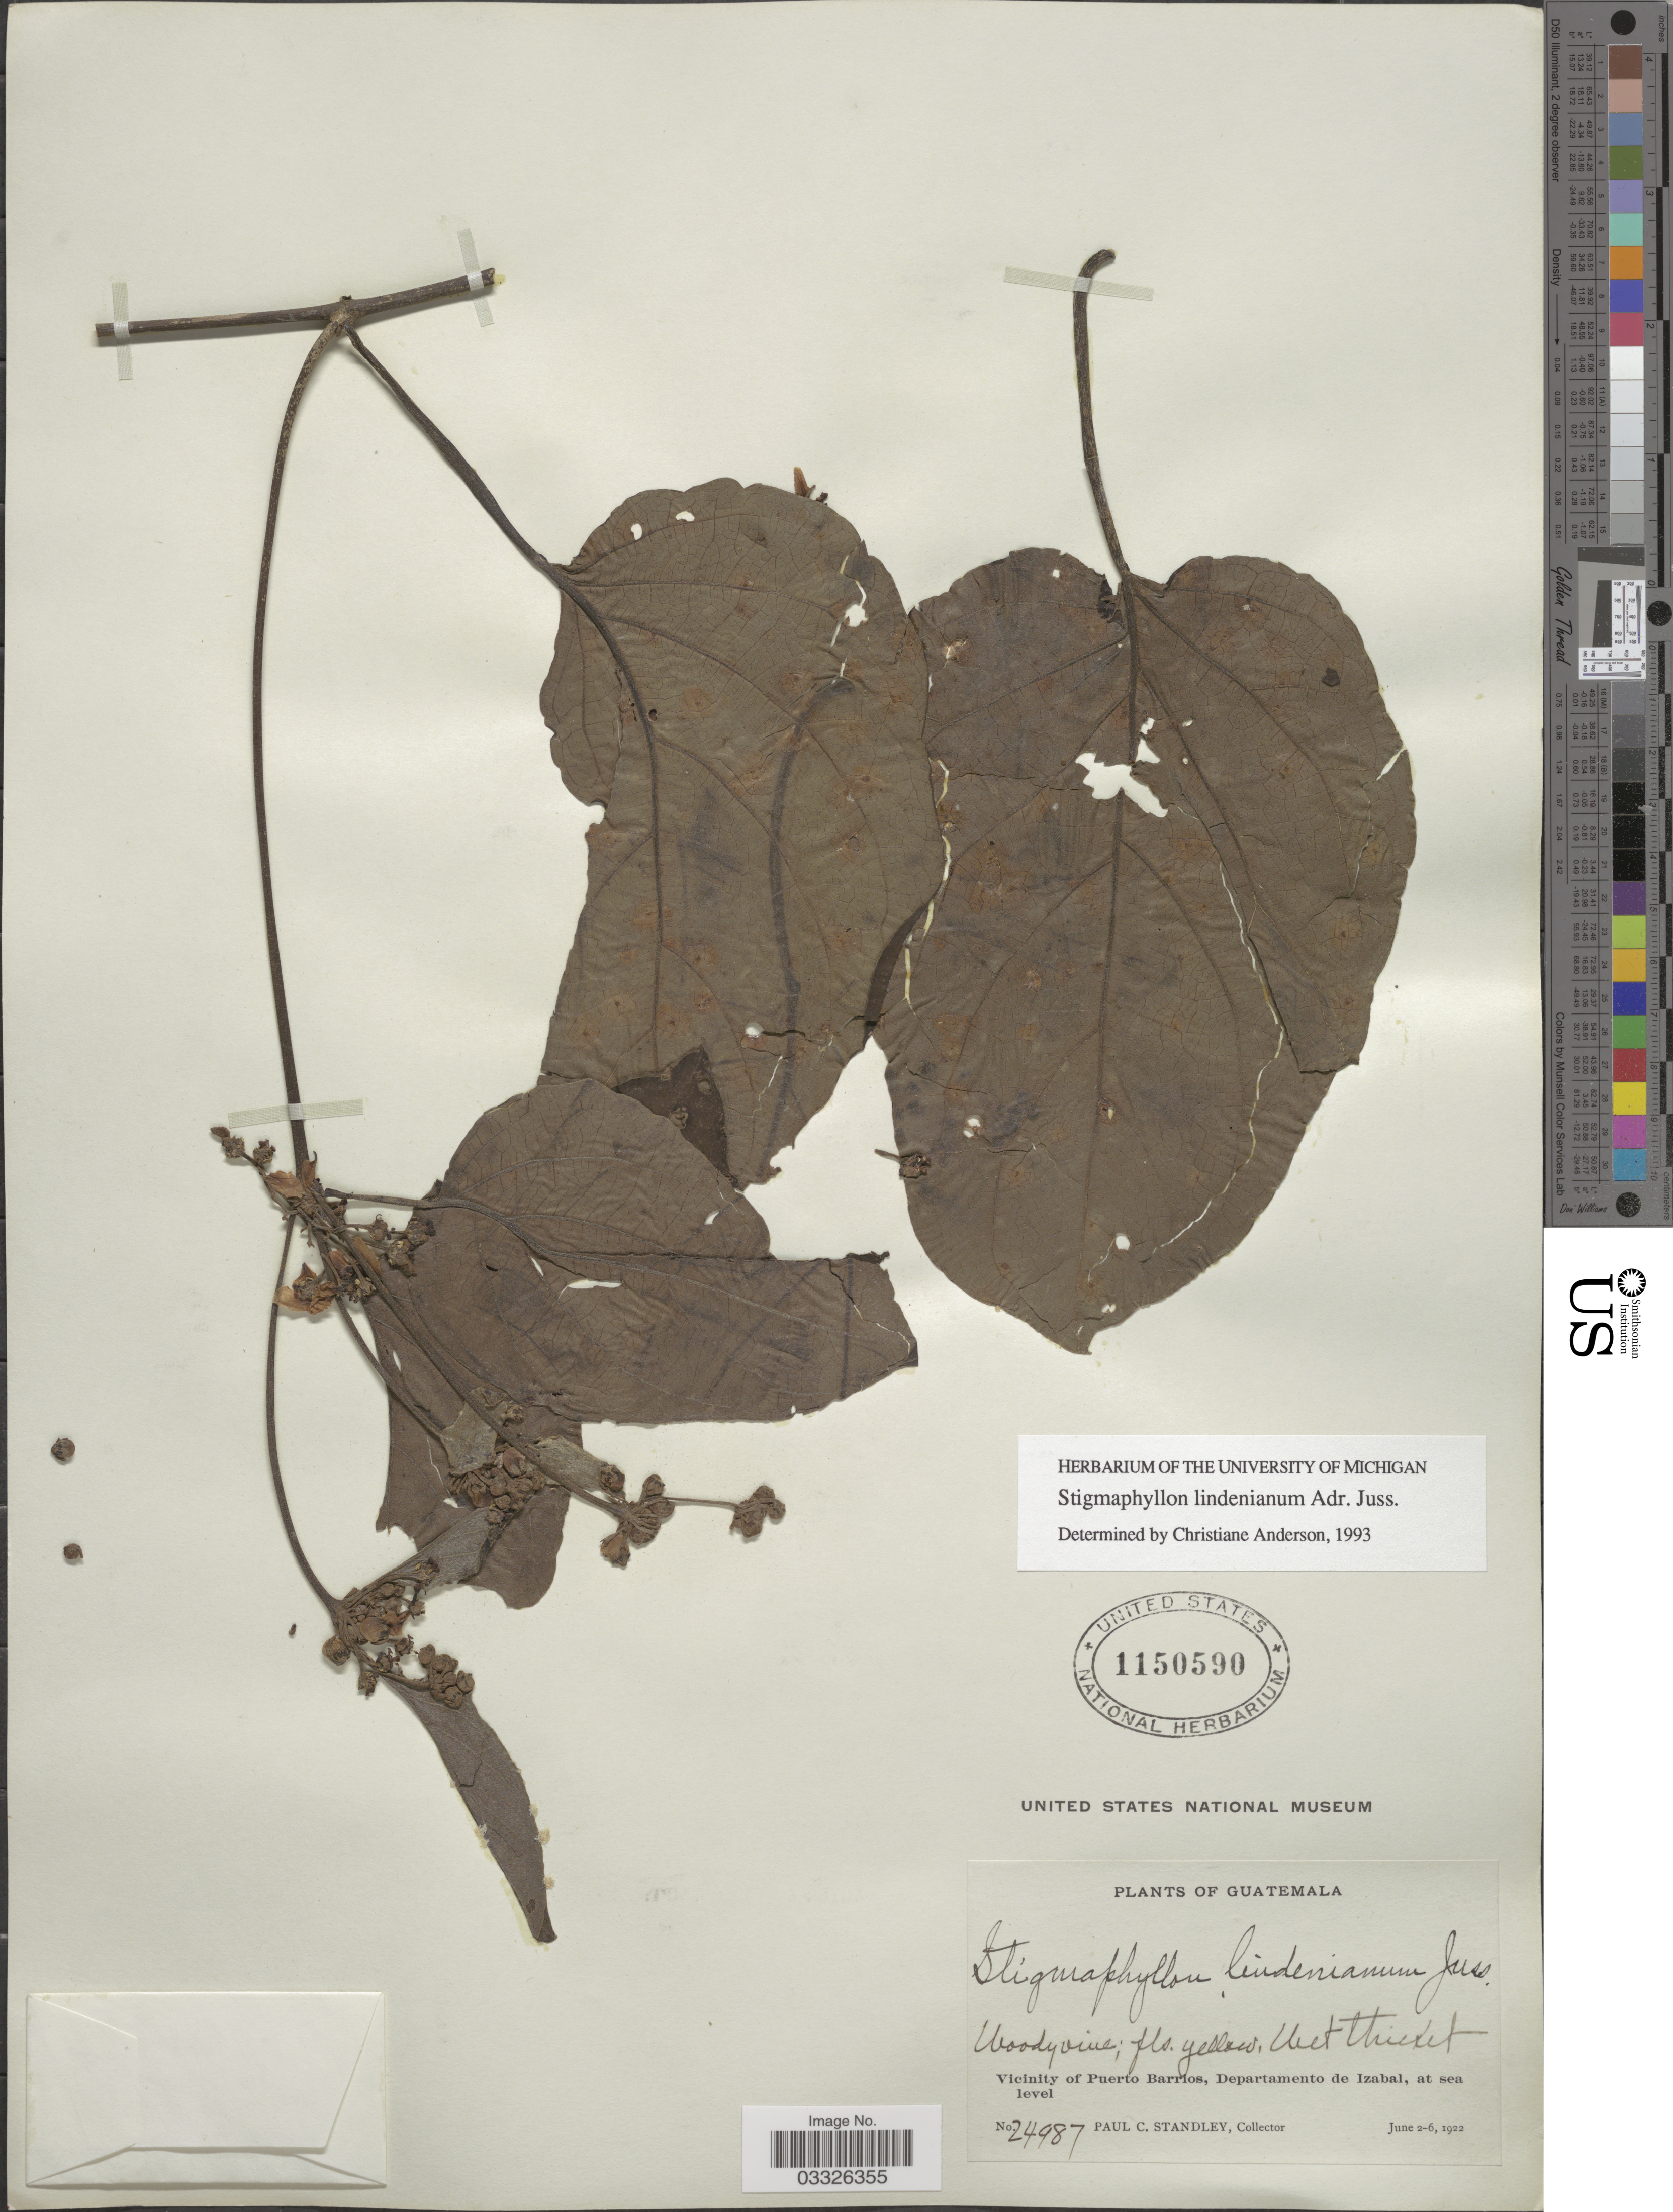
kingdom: Plantae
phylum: Tracheophyta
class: Magnoliopsida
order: Malpighiales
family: Malpighiaceae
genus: Stigmaphyllon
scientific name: Stigmaphyllon lindenianum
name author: A. Juss.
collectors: P. C. Standley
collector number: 24987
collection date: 1922-06-02/1922-06-06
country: Guatemala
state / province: Izabal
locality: Vicinity of Puerto Barrios, Departamento de Izabal.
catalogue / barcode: US 1150590